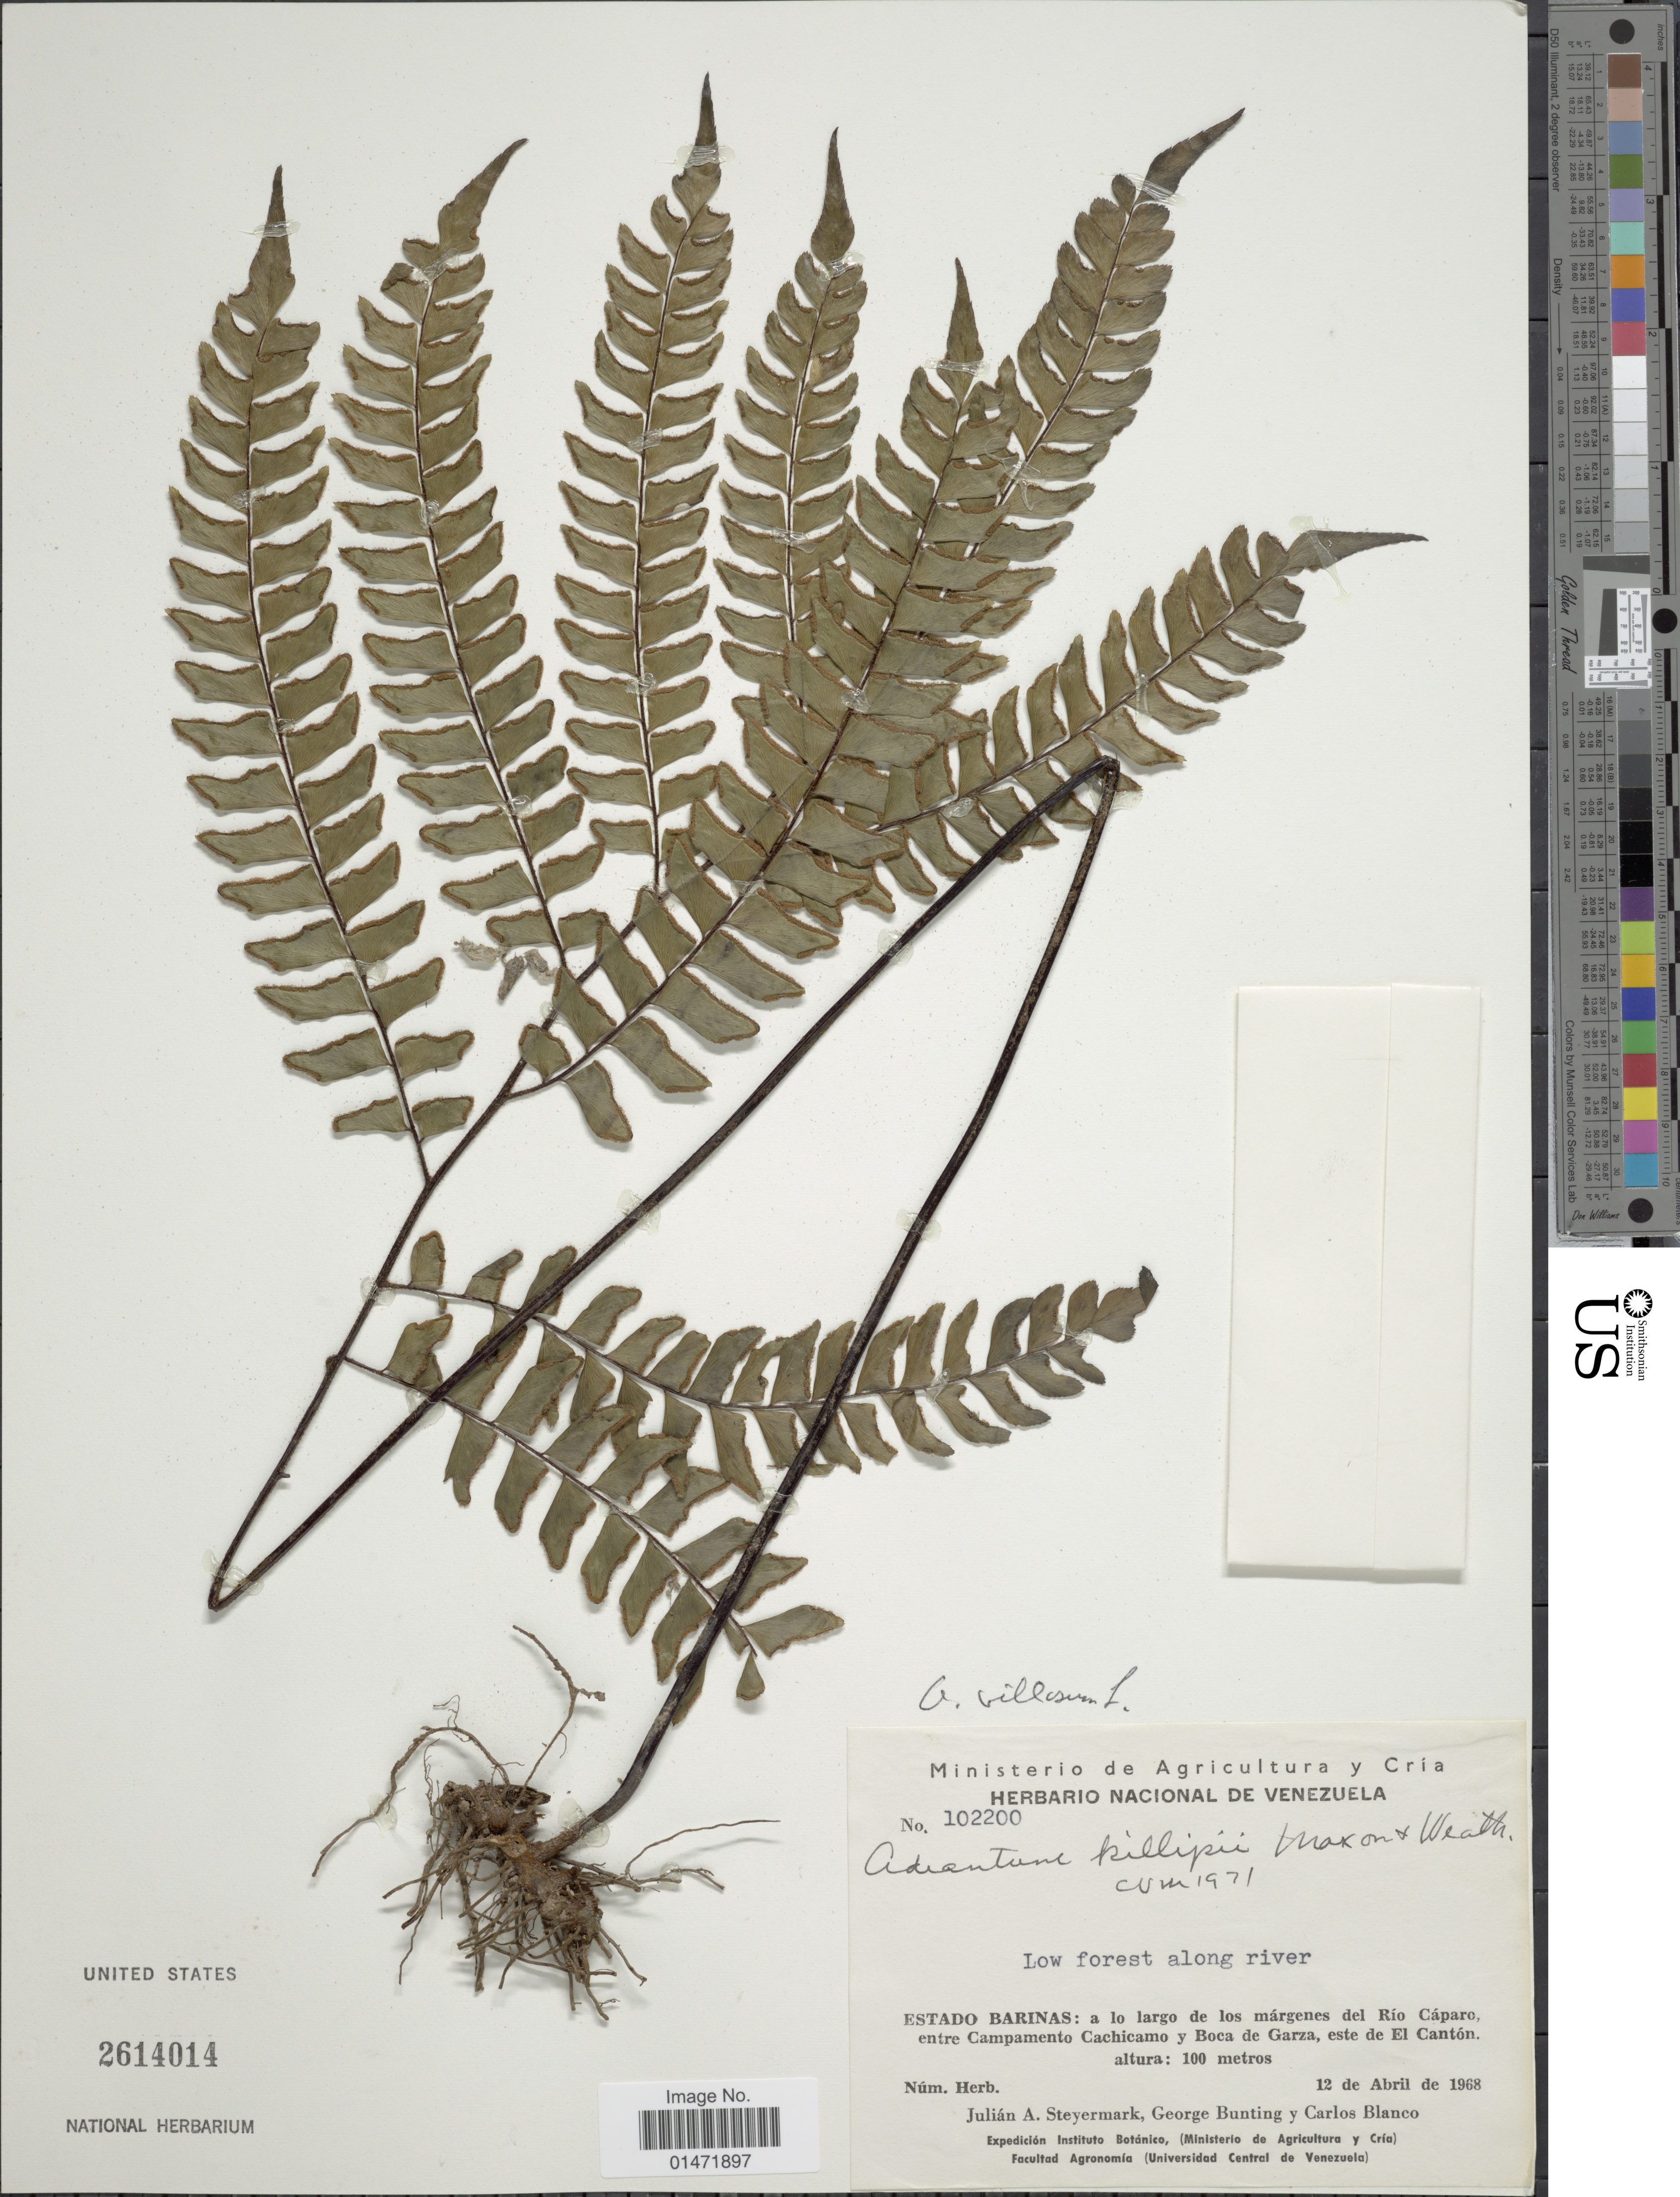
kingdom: Plantae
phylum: Tracheophyta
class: Polypodiopsida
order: Polypodiales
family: Pteridaceae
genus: Adiantum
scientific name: Adiantum villosum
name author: L.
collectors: J. Steyermark, G. S. Bunting & C. A. Blanco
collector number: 102200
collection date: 1968-04-12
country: Venezuela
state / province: Barinas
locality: A lo largo de los márgenes del Río Cáparo, entre Campamento Cachicamo y Boca de Garza, este de El Cantón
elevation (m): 100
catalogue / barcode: US 2614014